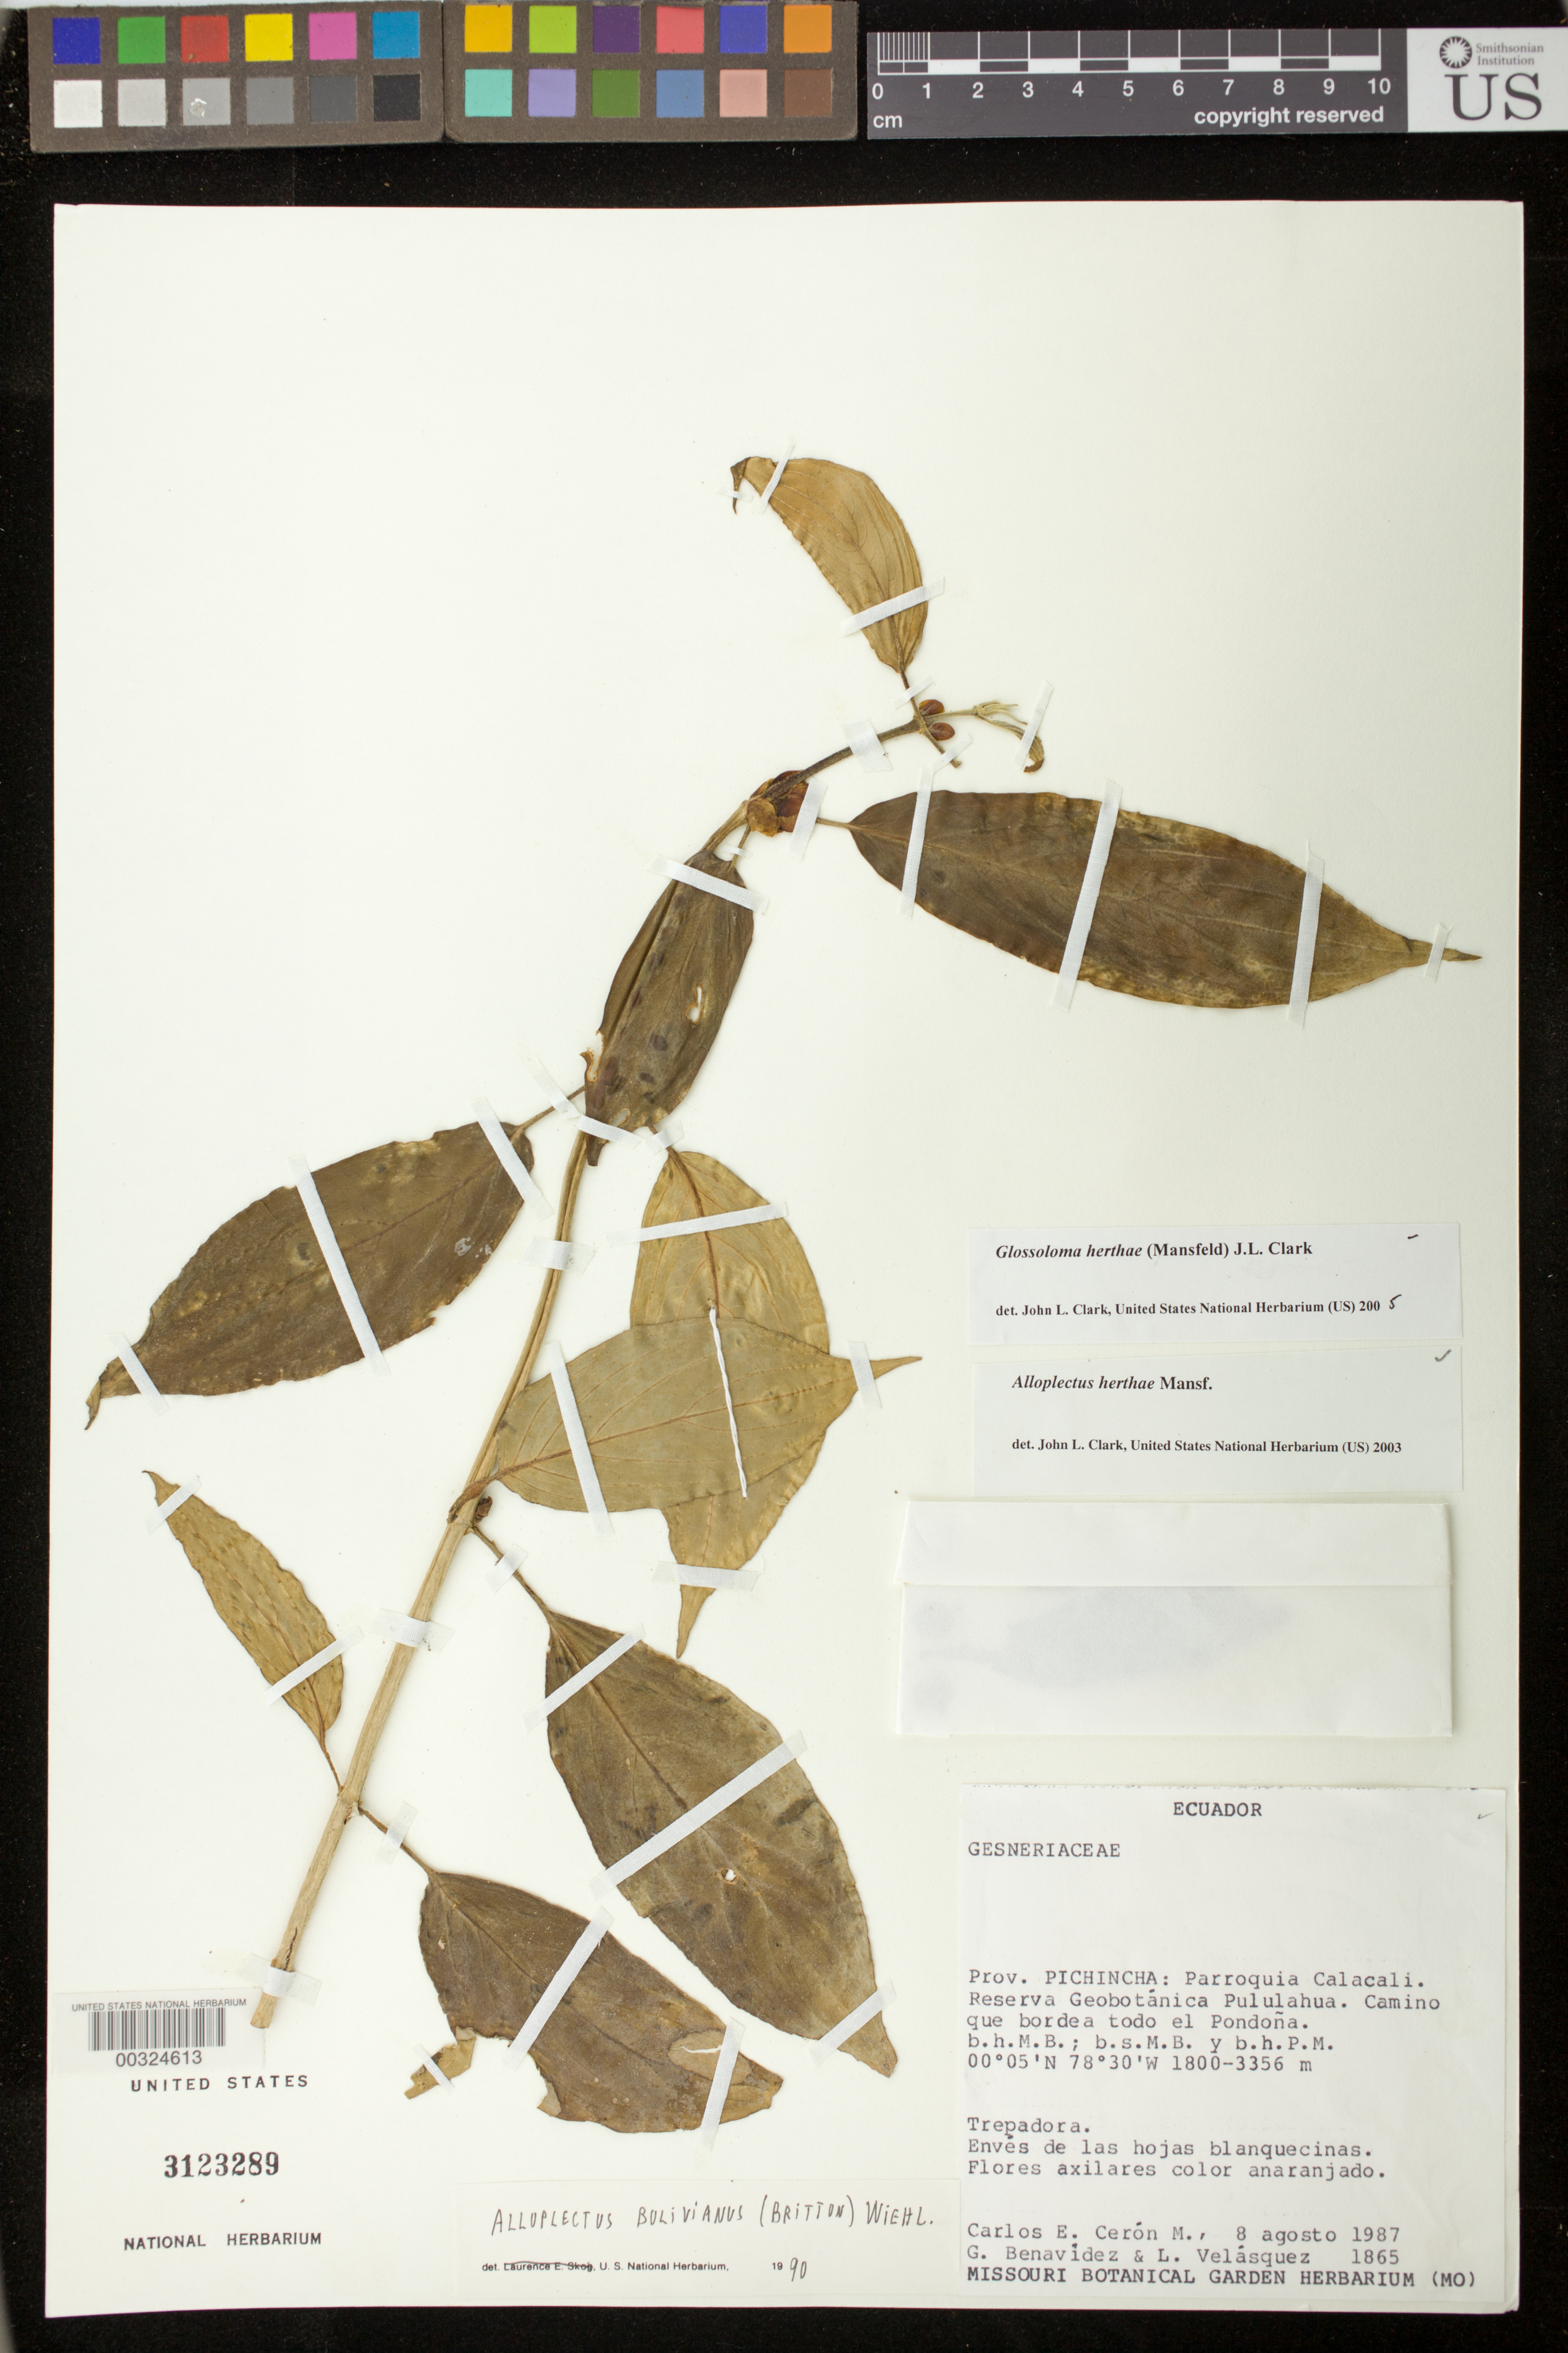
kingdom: Plantae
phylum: Tracheophyta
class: Magnoliopsida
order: Lamiales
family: Gesneriaceae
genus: Glossoloma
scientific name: Glossoloma herthae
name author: (Mansf.) J.L. Clark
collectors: C. E. Cerón M., G. Benavidez & L. Velasquez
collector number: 1865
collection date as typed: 08 Aug 1987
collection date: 1987-08-08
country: Ecuador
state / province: Pichincha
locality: Parroquia Calacali, Reserva Geobotanica Pululahua, road bordering all Pondona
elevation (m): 1800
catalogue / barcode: US 3123289